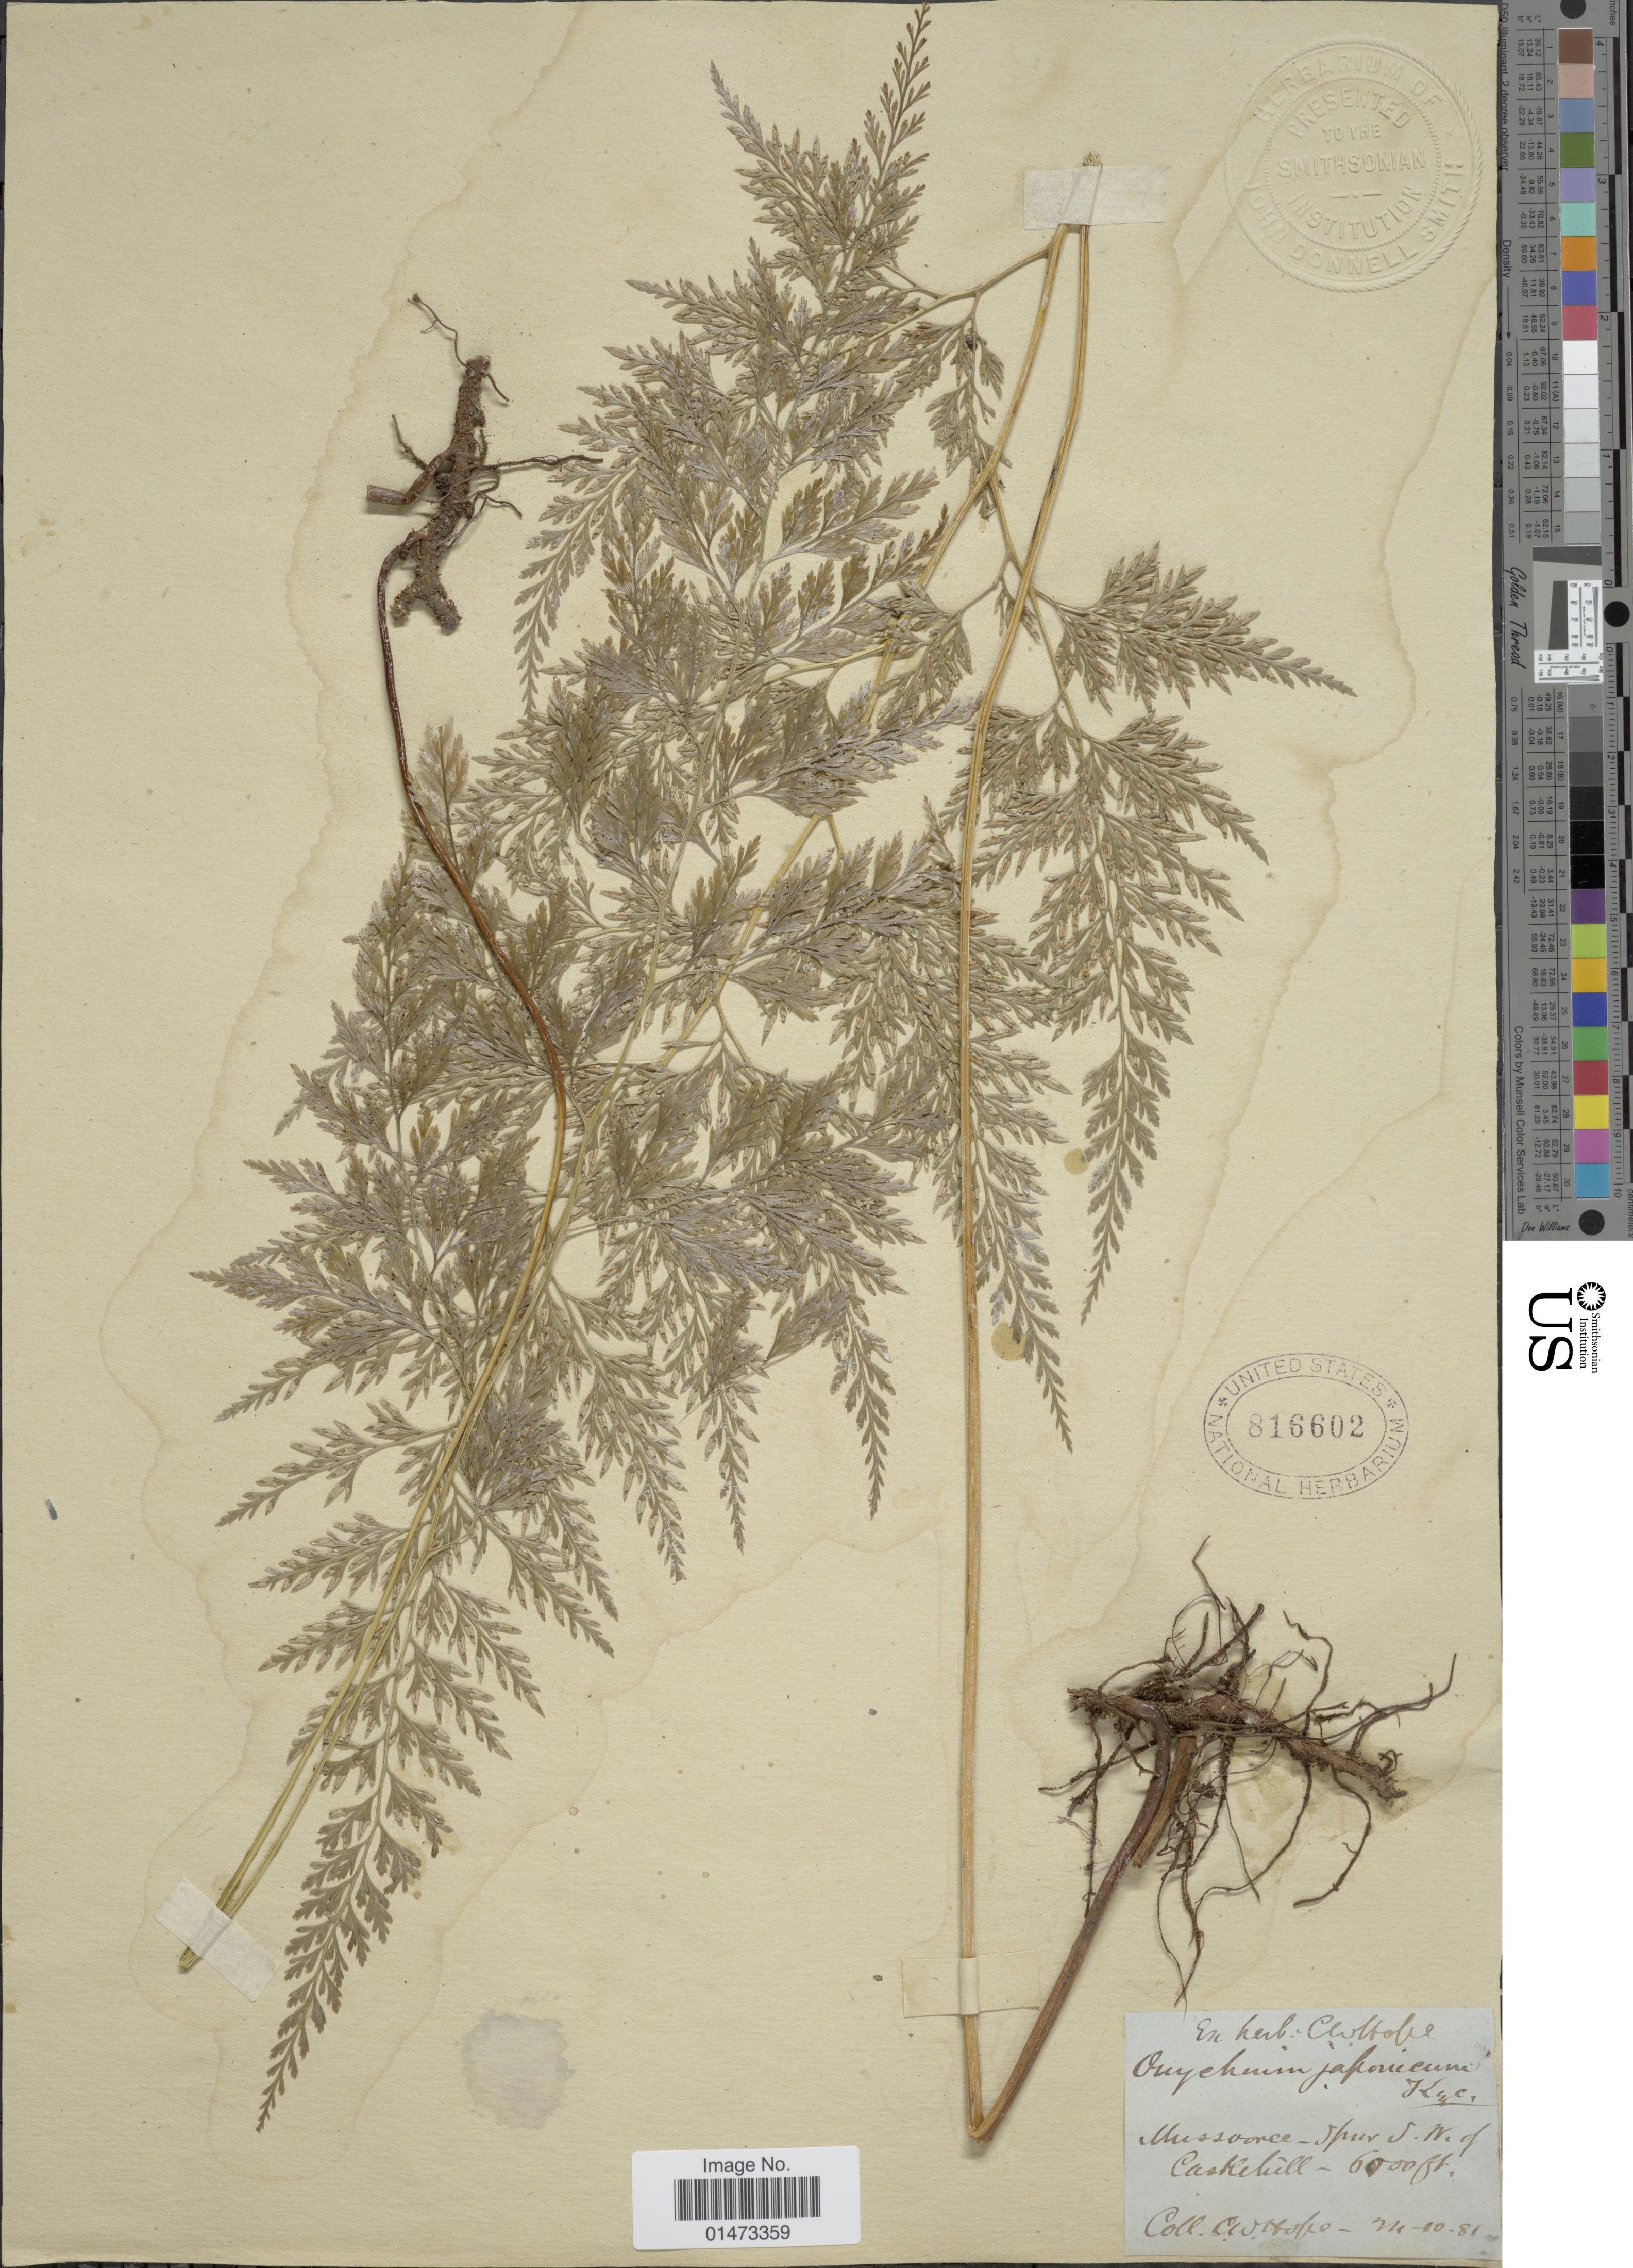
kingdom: Plantae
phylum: Tracheophyta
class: Polypodiopsida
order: Polypodiales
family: Pteridaceae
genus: Onychium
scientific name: Onychium contiguum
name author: Wall. ex C. Hope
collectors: C. W. Hope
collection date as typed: Transcribed d/m/y: 24/10/81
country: India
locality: Mussoorie- Spur S.W. of Castle Hill.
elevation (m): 1829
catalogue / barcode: US 816602